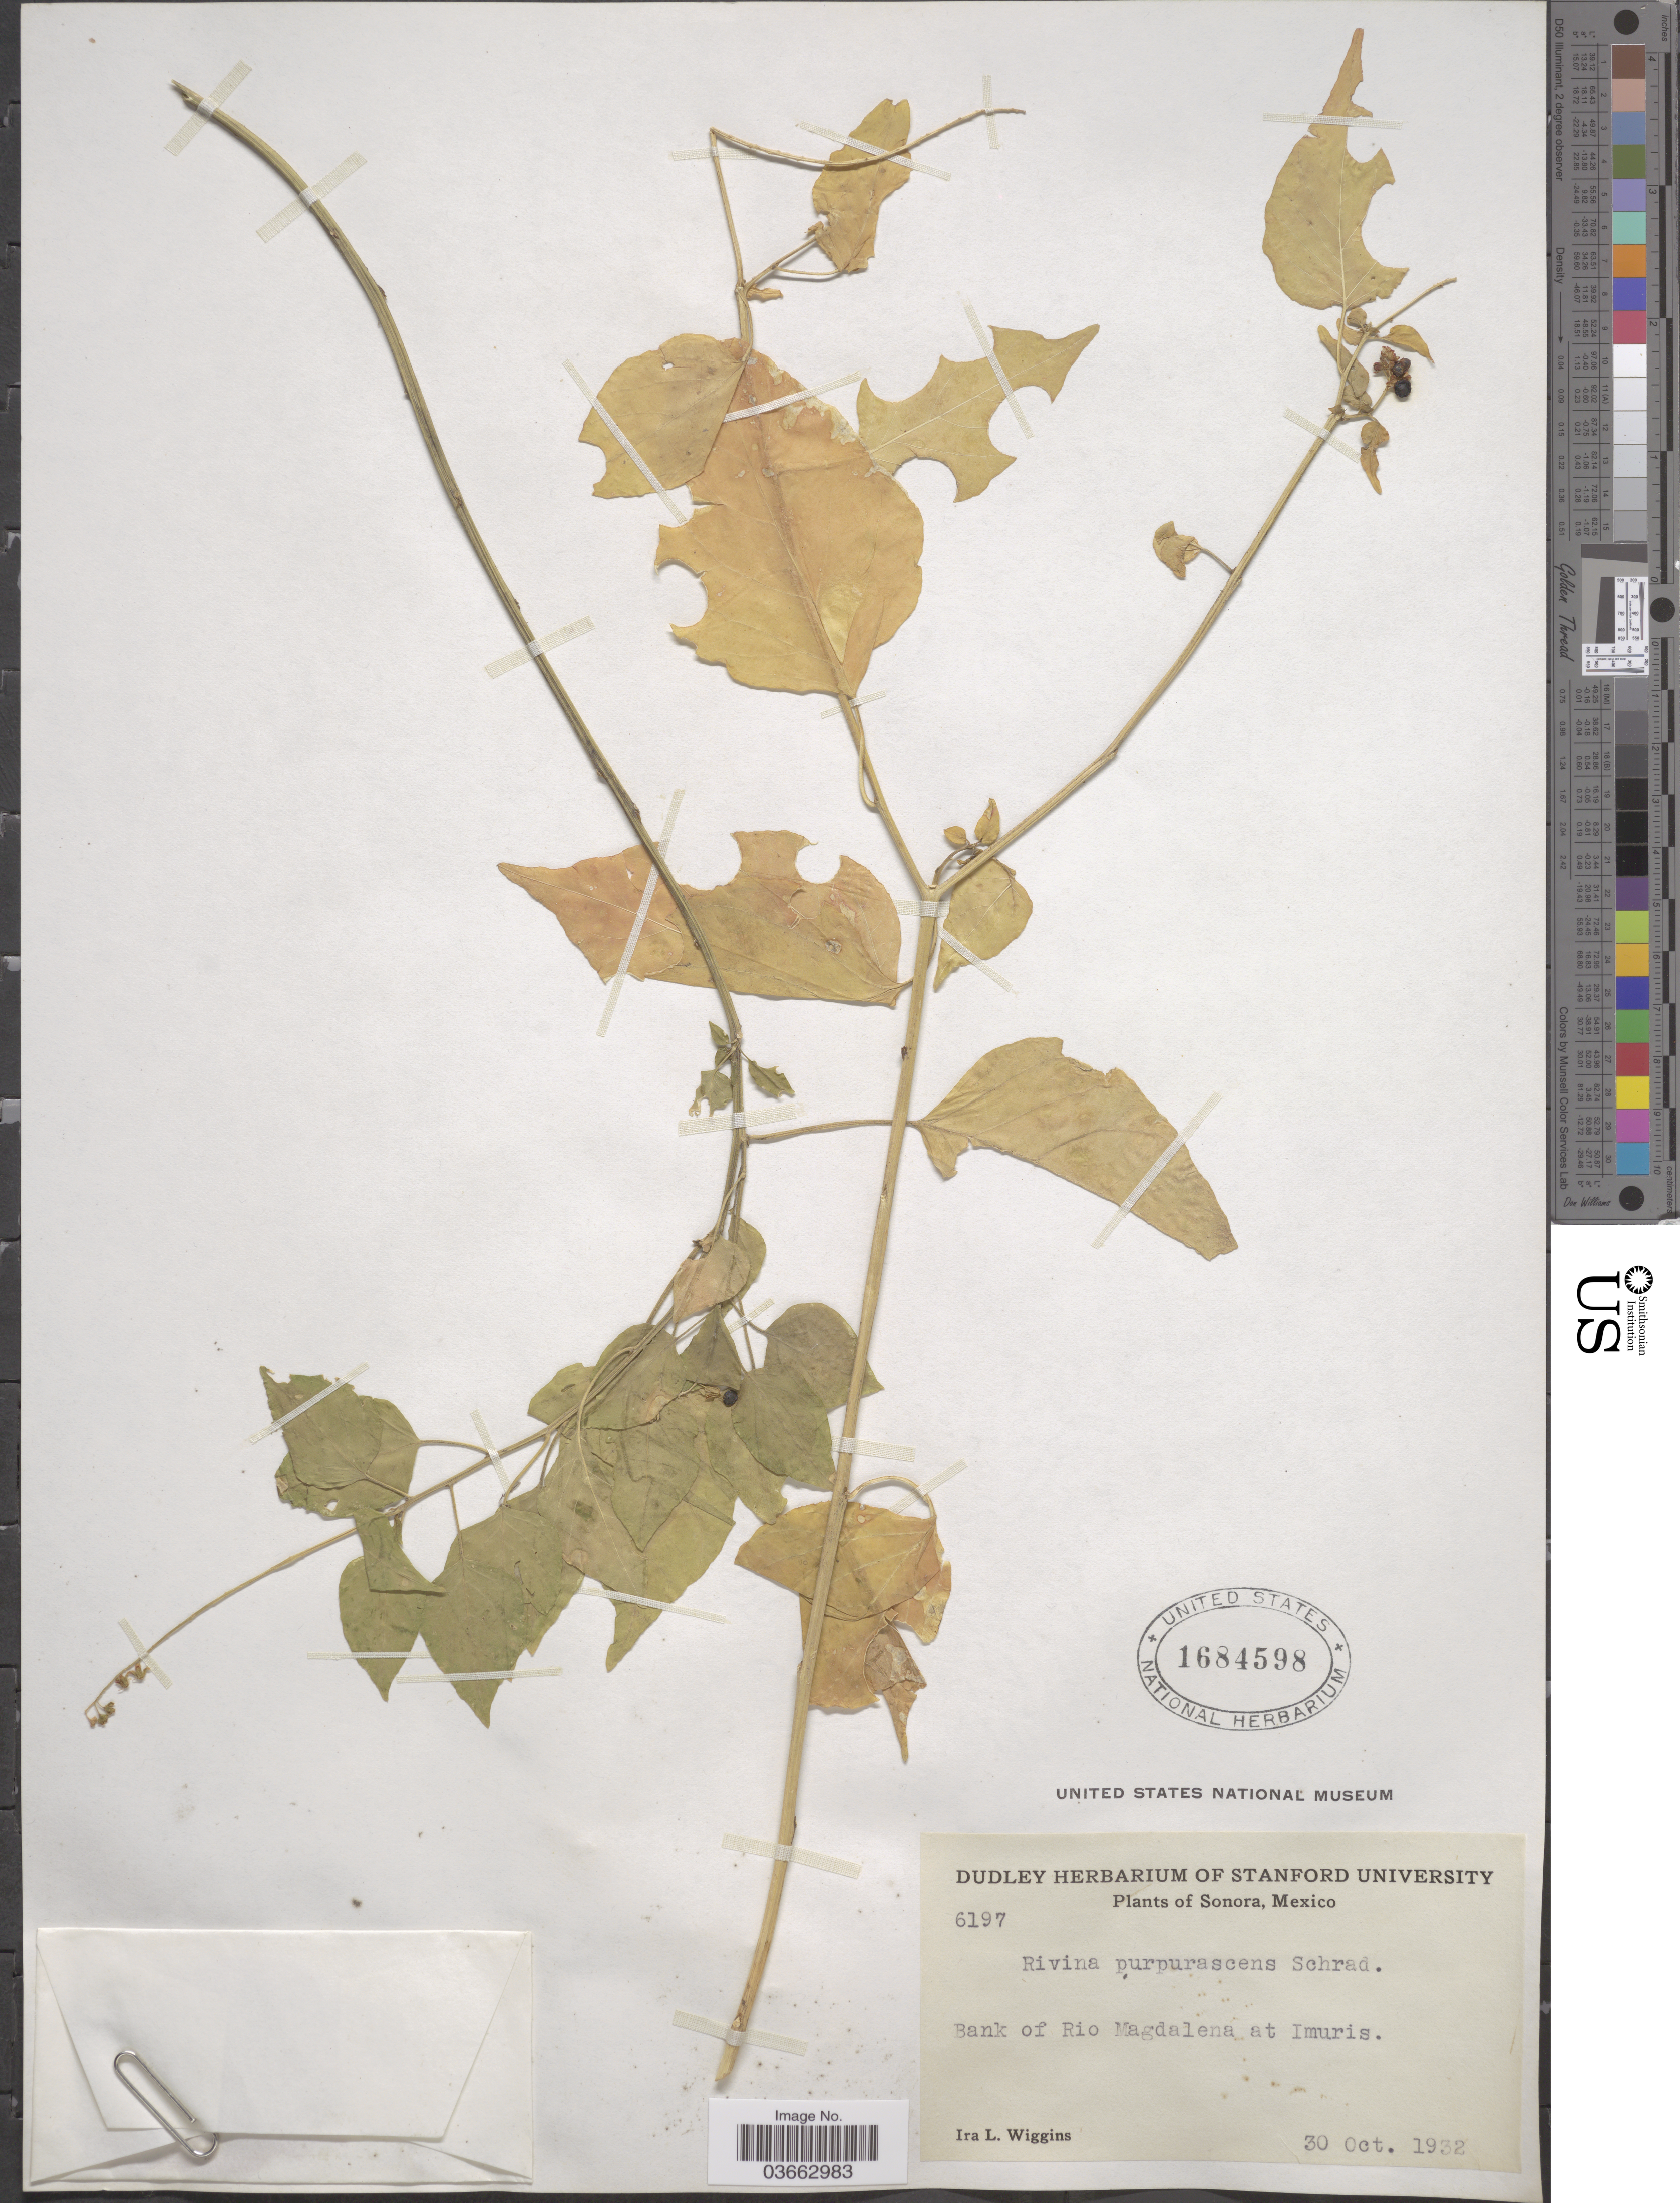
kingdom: Plantae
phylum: Tracheophyta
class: Magnoliopsida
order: Caryophyllales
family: Phytolaccaceae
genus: Rivina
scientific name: Rivina humilis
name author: L.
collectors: I. L. Wiggins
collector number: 6197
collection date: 1932-10-30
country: Mexico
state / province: Sonora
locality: Bank of Rio Magdalena at Imuris.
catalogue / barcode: US 1684598